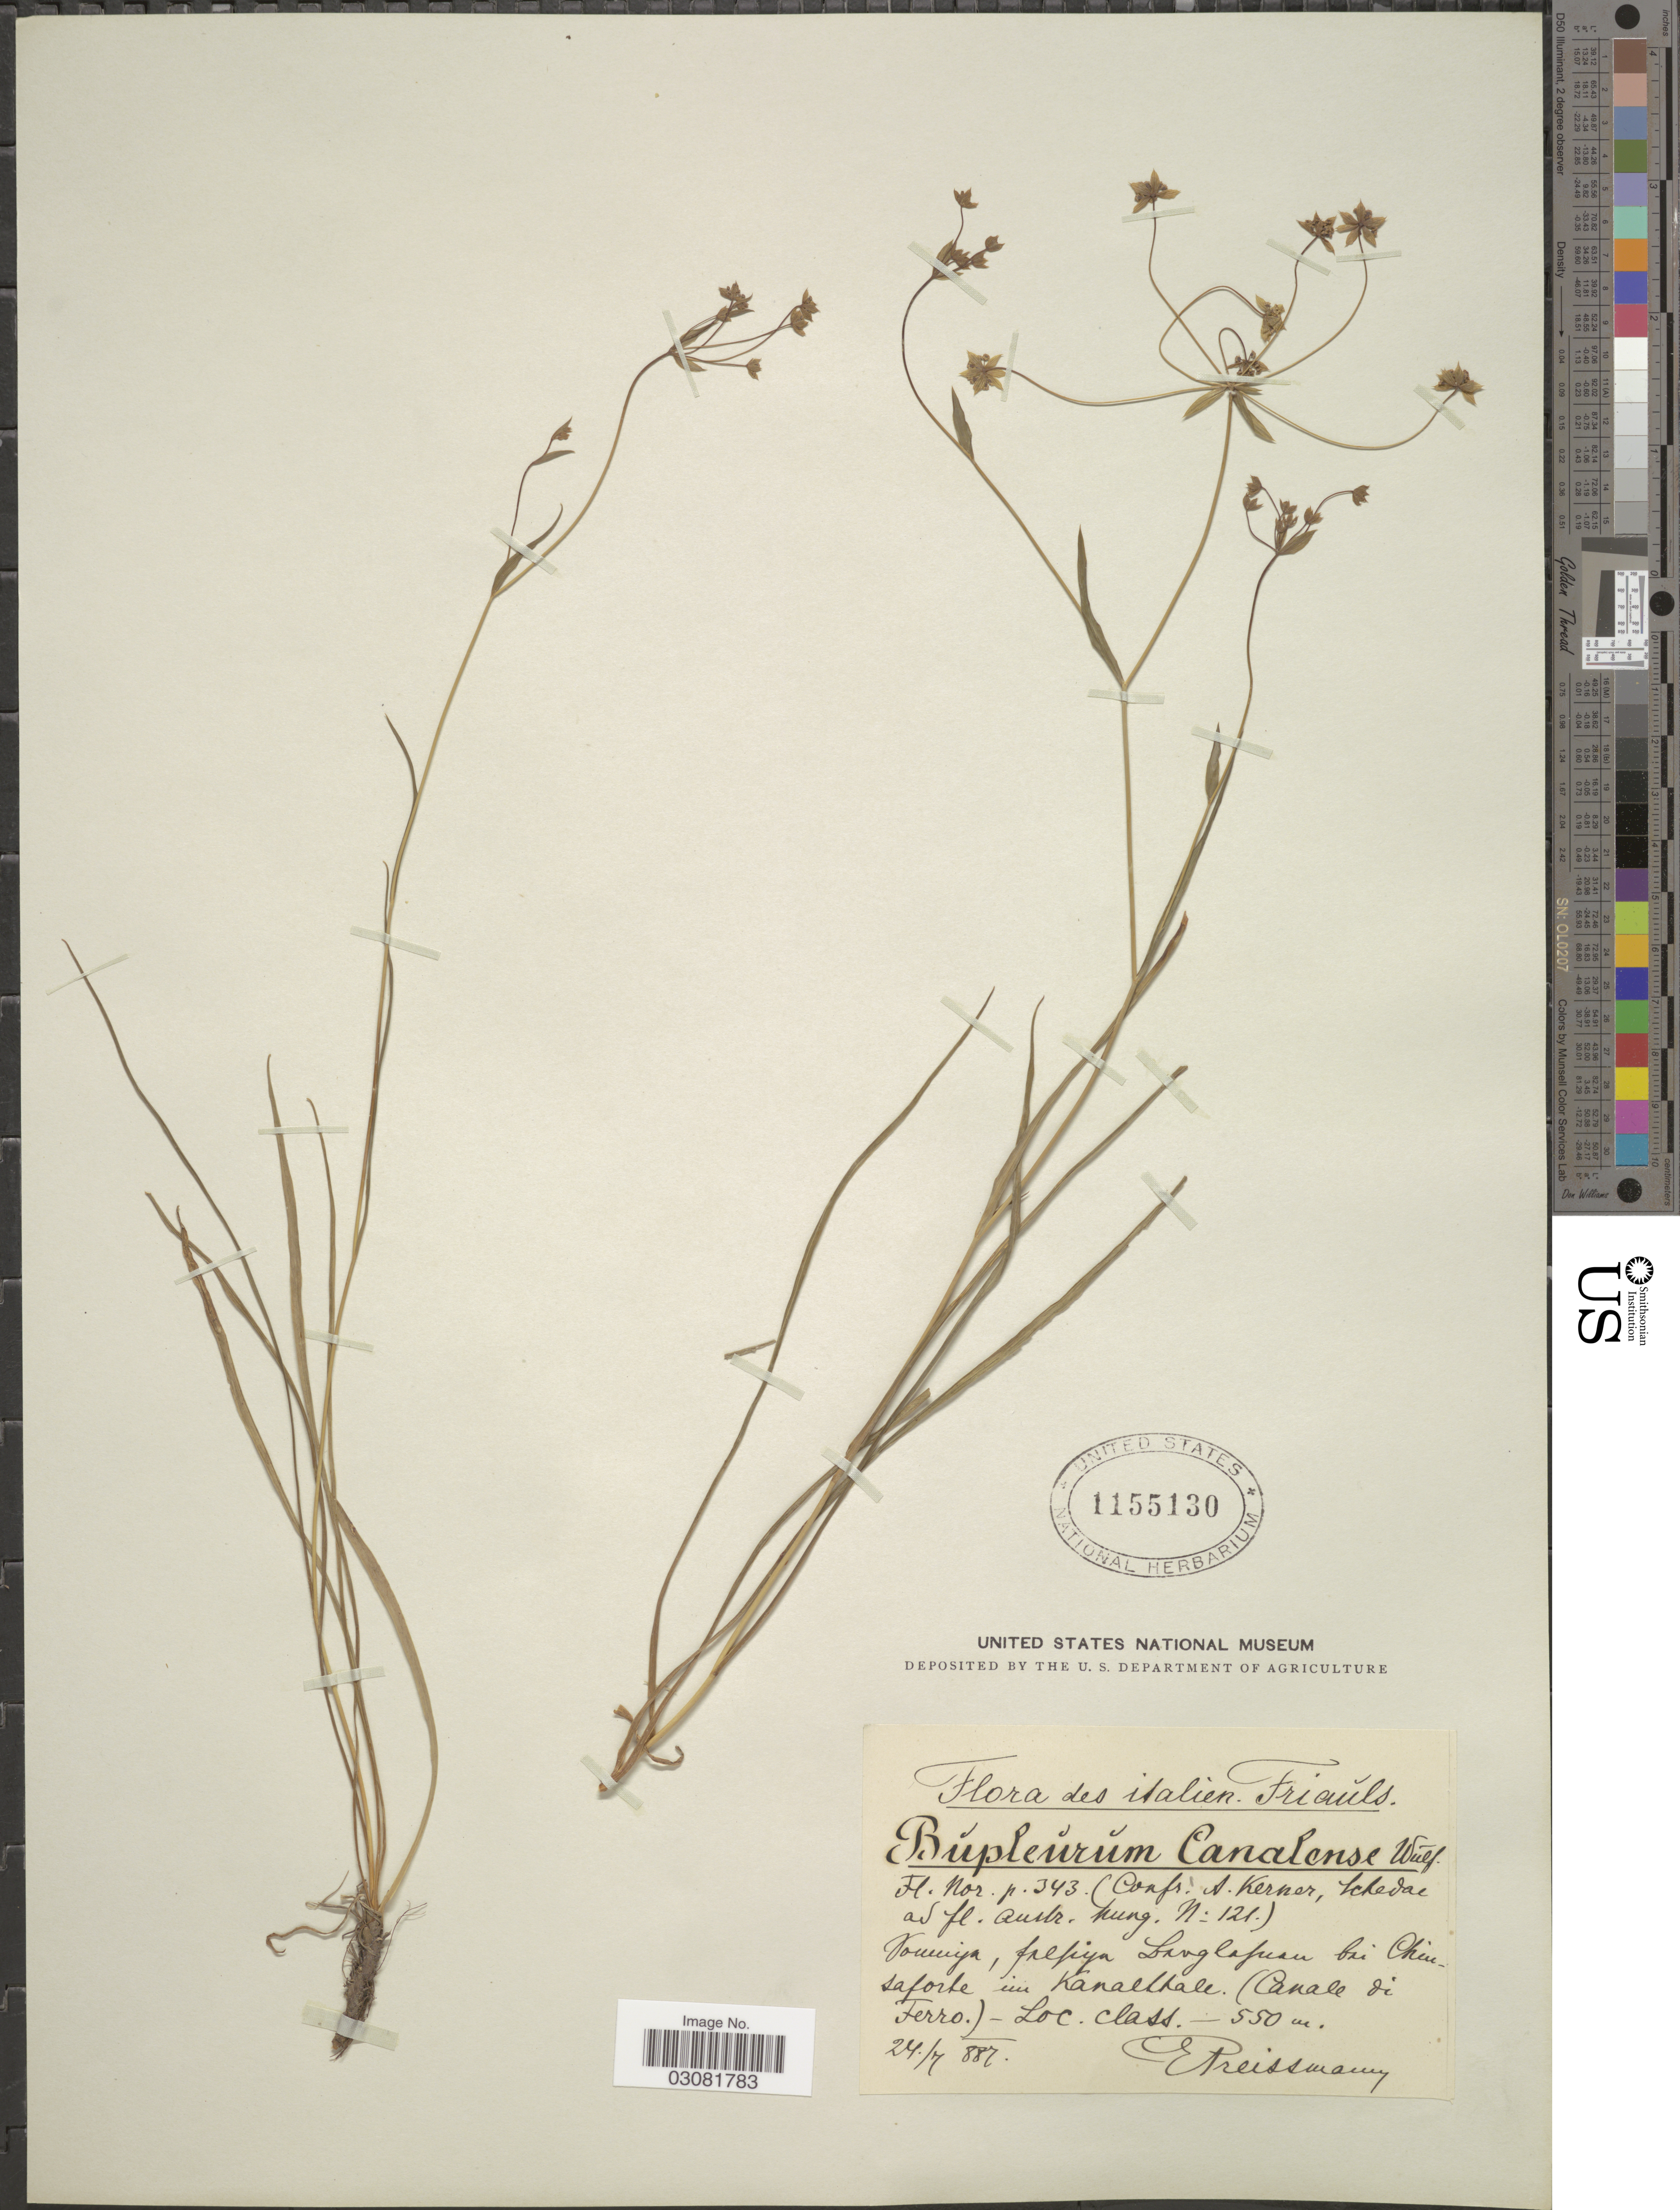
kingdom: Plantae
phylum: Tracheophyta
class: Magnoliopsida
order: Apiales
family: Apiaceae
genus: Bupleurum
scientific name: Bupleurum canalense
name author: Wulfen ex Spreng.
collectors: E. Preissmann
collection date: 1887-07-24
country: Italy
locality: Friauls. Voumiya [interpreted], falpiya [interpreted] Langlafua [interpreted] bei Chinsaforte [interpreted] in Kanalthale [interpreted] (Canale di Ferro), class.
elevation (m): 550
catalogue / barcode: US 1155130